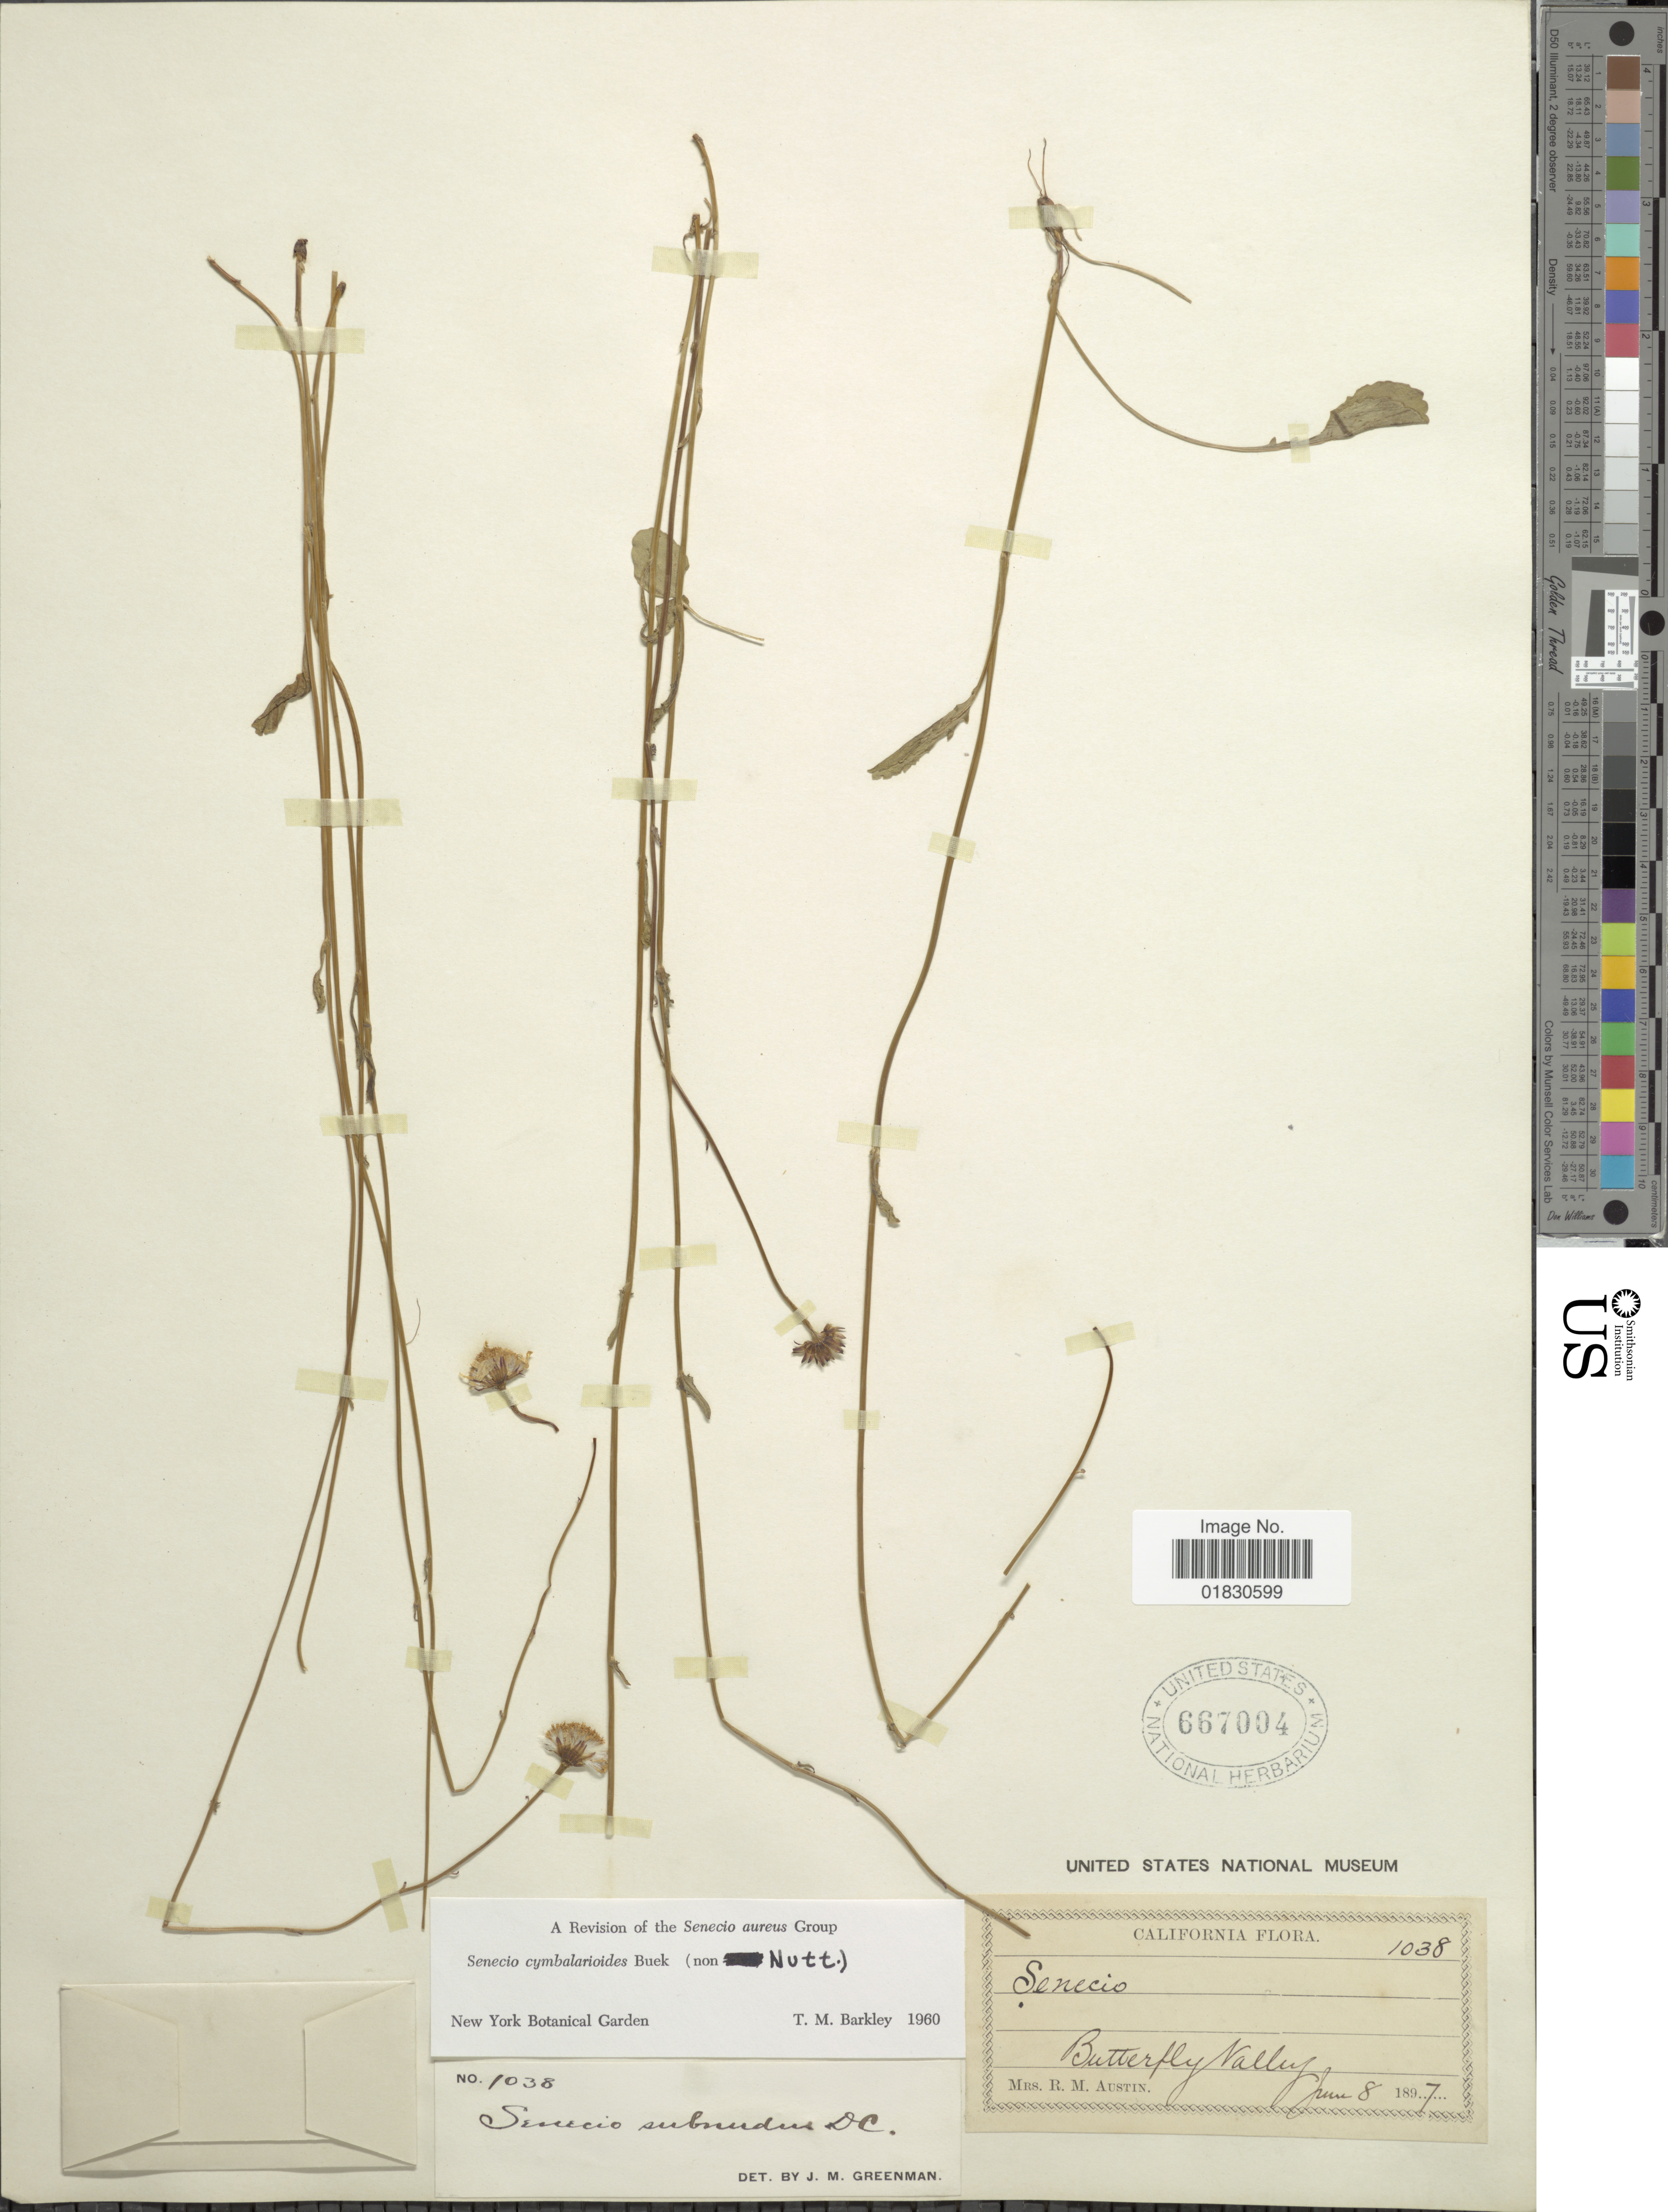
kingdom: Plantae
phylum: Tracheophyta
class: Magnoliopsida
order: Asterales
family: Asteraceae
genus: Packera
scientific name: Packera cymbalarioides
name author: (H. Buek) W.A. Weber & Á. Löve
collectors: R. Austin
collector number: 1038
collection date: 1897-06-08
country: United States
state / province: California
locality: Butterfly Valley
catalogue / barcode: US 667004